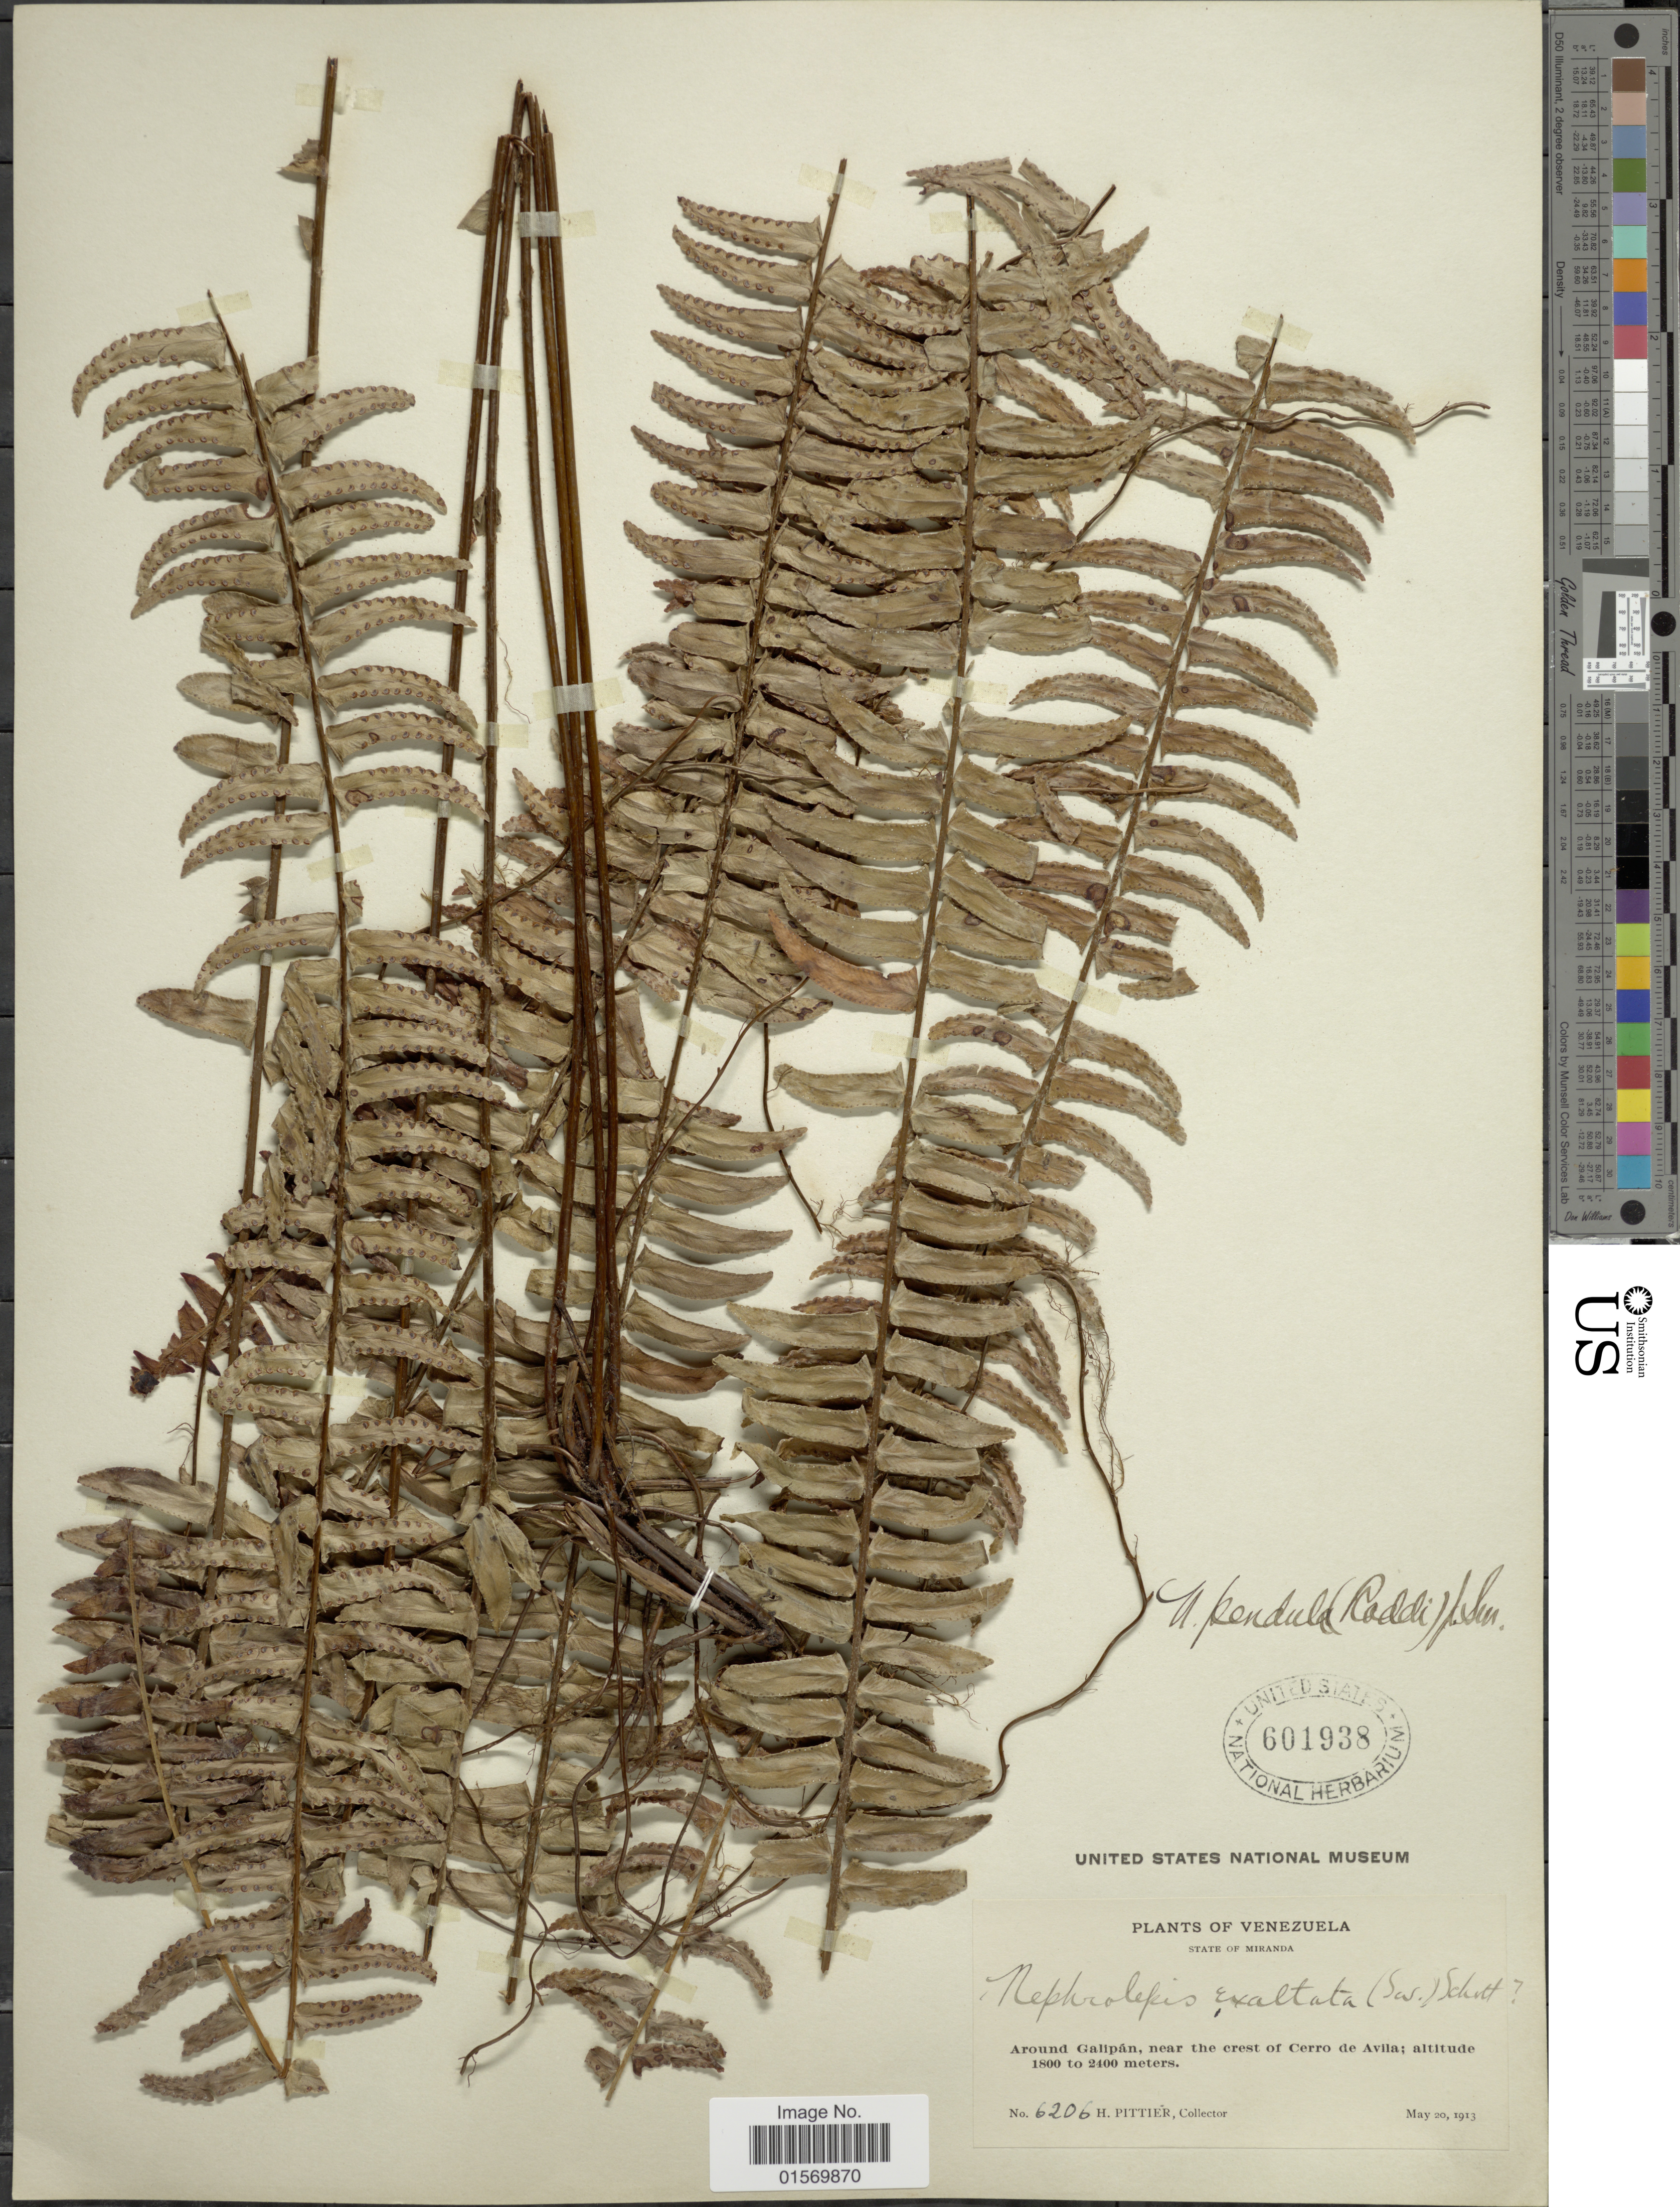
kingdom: Plantae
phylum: Tracheophyta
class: Polypodiopsida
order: Polypodiales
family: Nephrolepidaceae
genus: Nephrolepis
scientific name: Nephrolepis pendula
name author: (Raddi) J. Sm.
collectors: H. F. Pittier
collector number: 6206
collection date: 1913-05-20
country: Venezuela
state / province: Miranda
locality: Around Galipan, near the crest of Cerro de Avila.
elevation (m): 1800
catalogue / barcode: US 601938